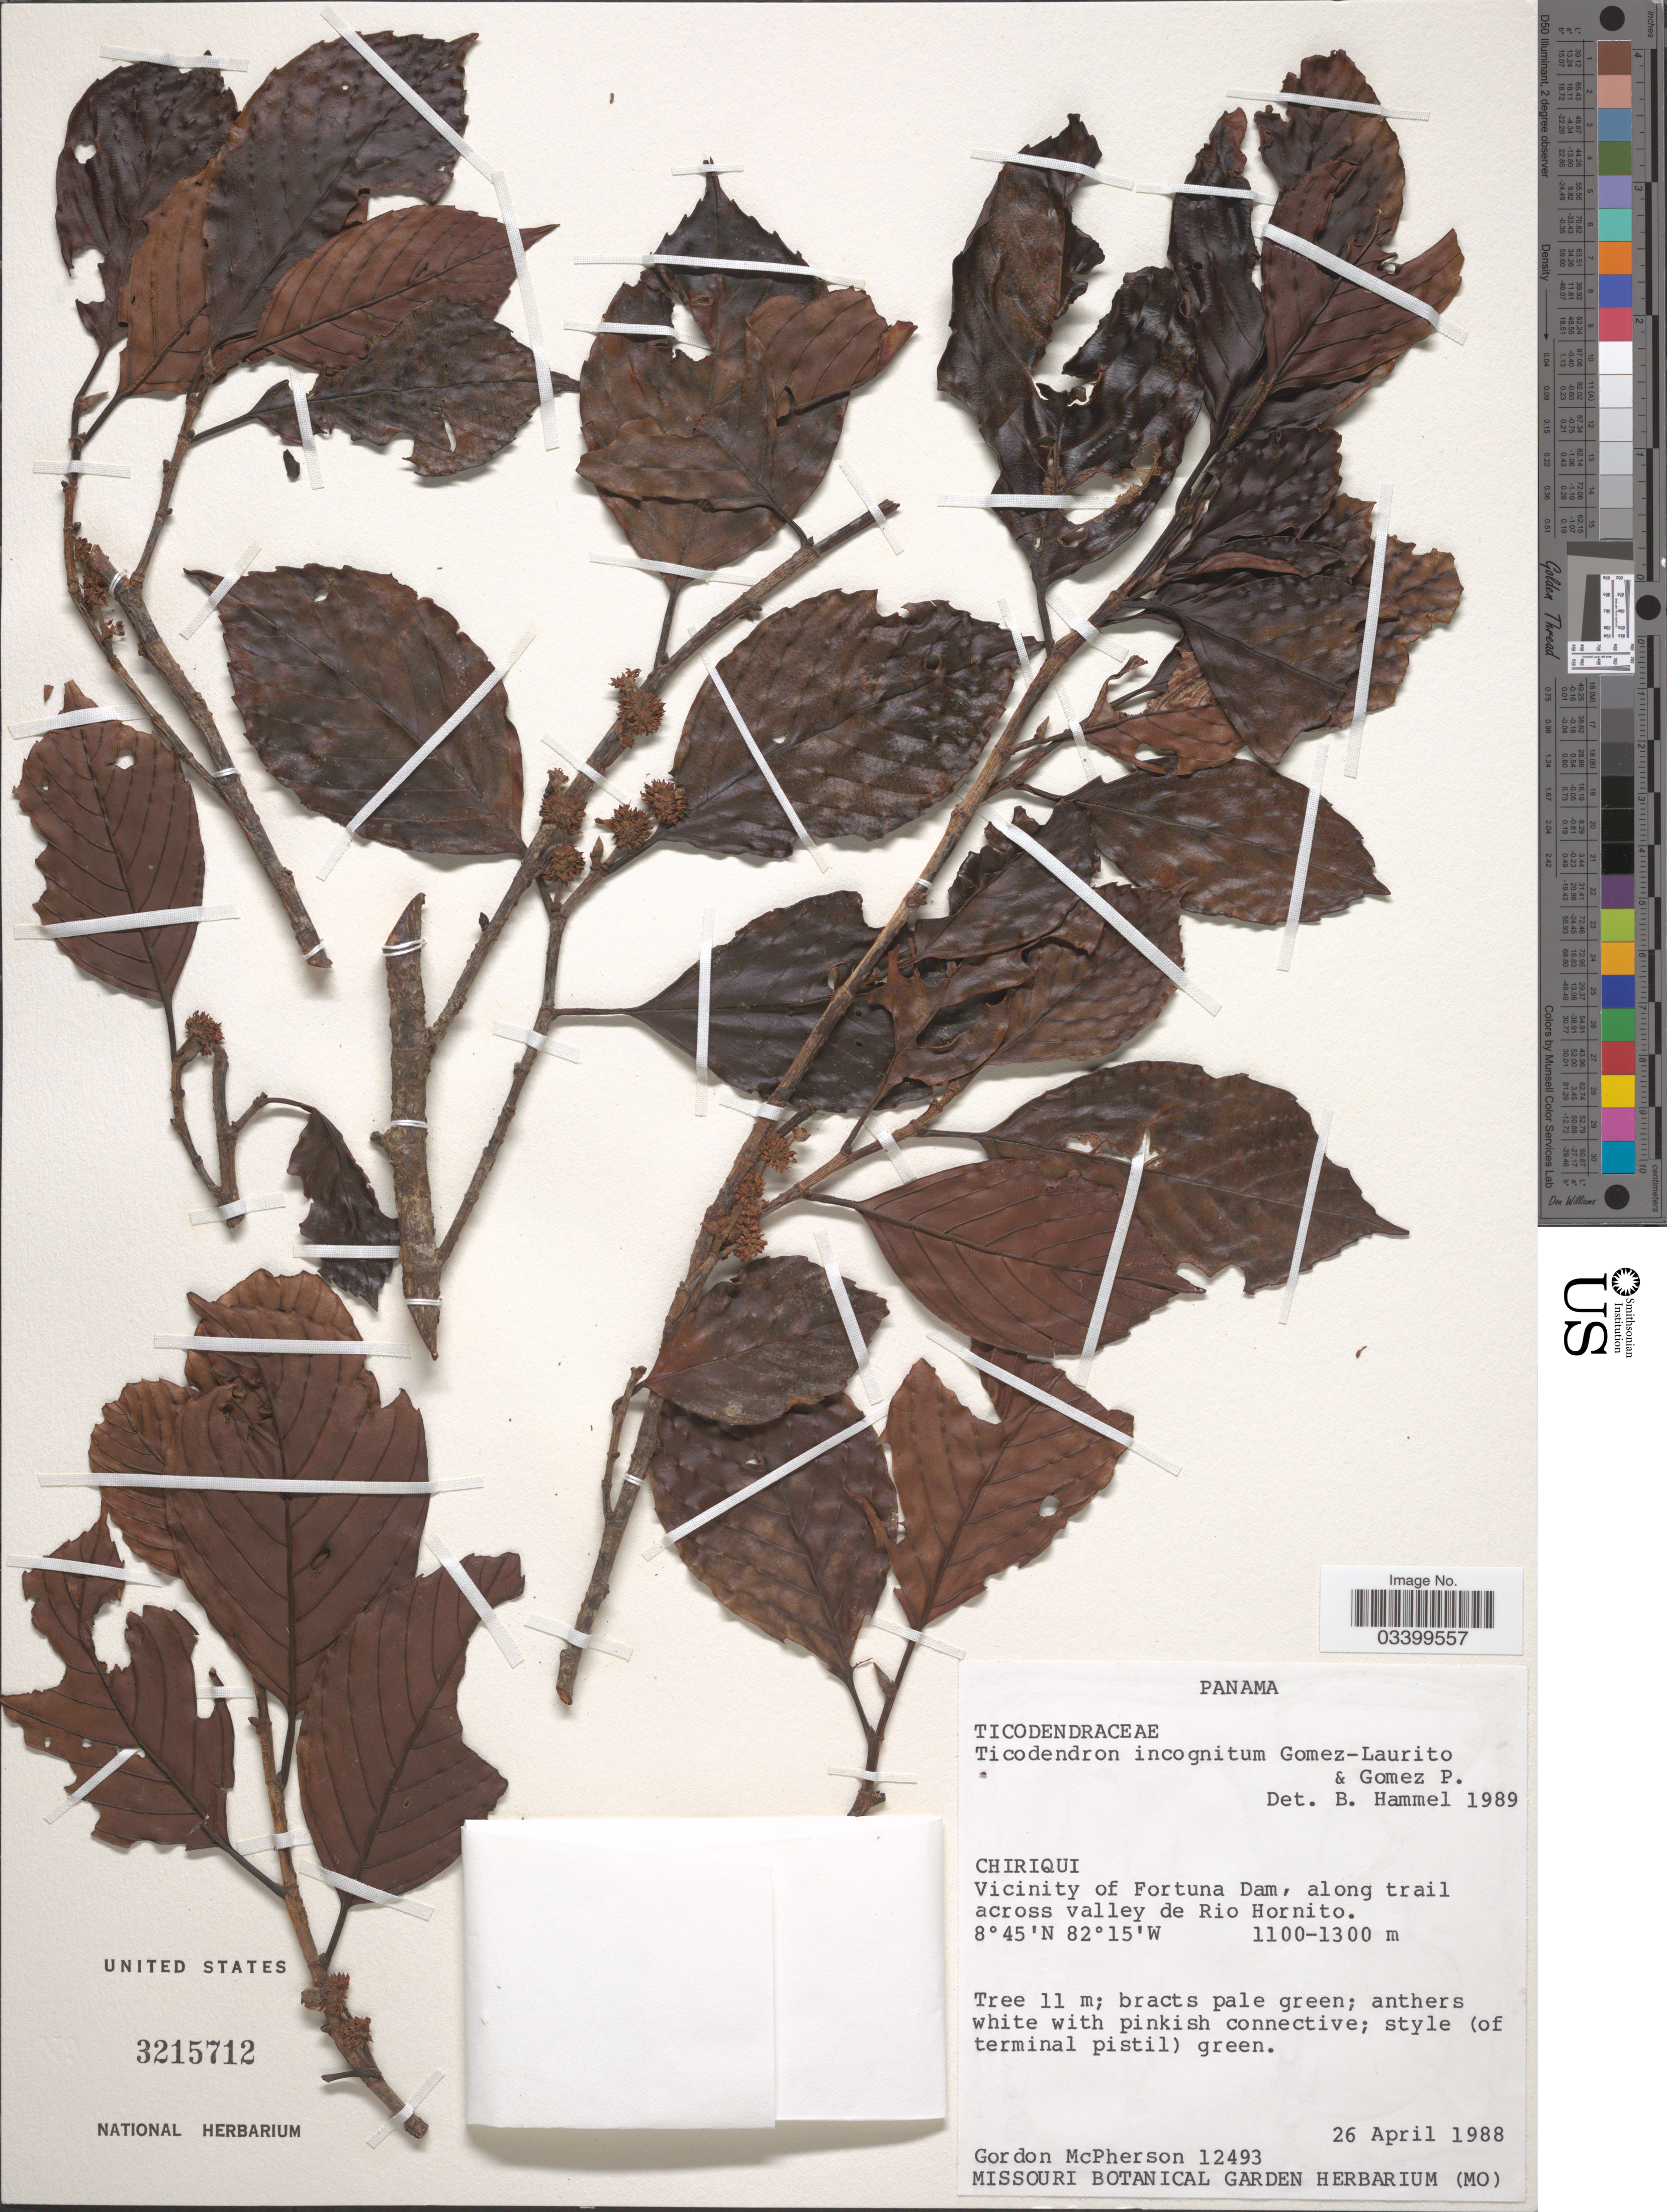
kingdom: Plantae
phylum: Tracheophyta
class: Magnoliopsida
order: Fagales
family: Ticodendraceae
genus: Ticodendron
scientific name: Ticodendron incognitum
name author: Gómez-Laur. & L.D. Gómez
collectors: G. D. McPherson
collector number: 12493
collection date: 1988-04-26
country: Panama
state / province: Chiriqui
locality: Vicinity of Fortuna Dam, along trail across valley de Rio Hornito.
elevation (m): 1100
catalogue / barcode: US 3215712